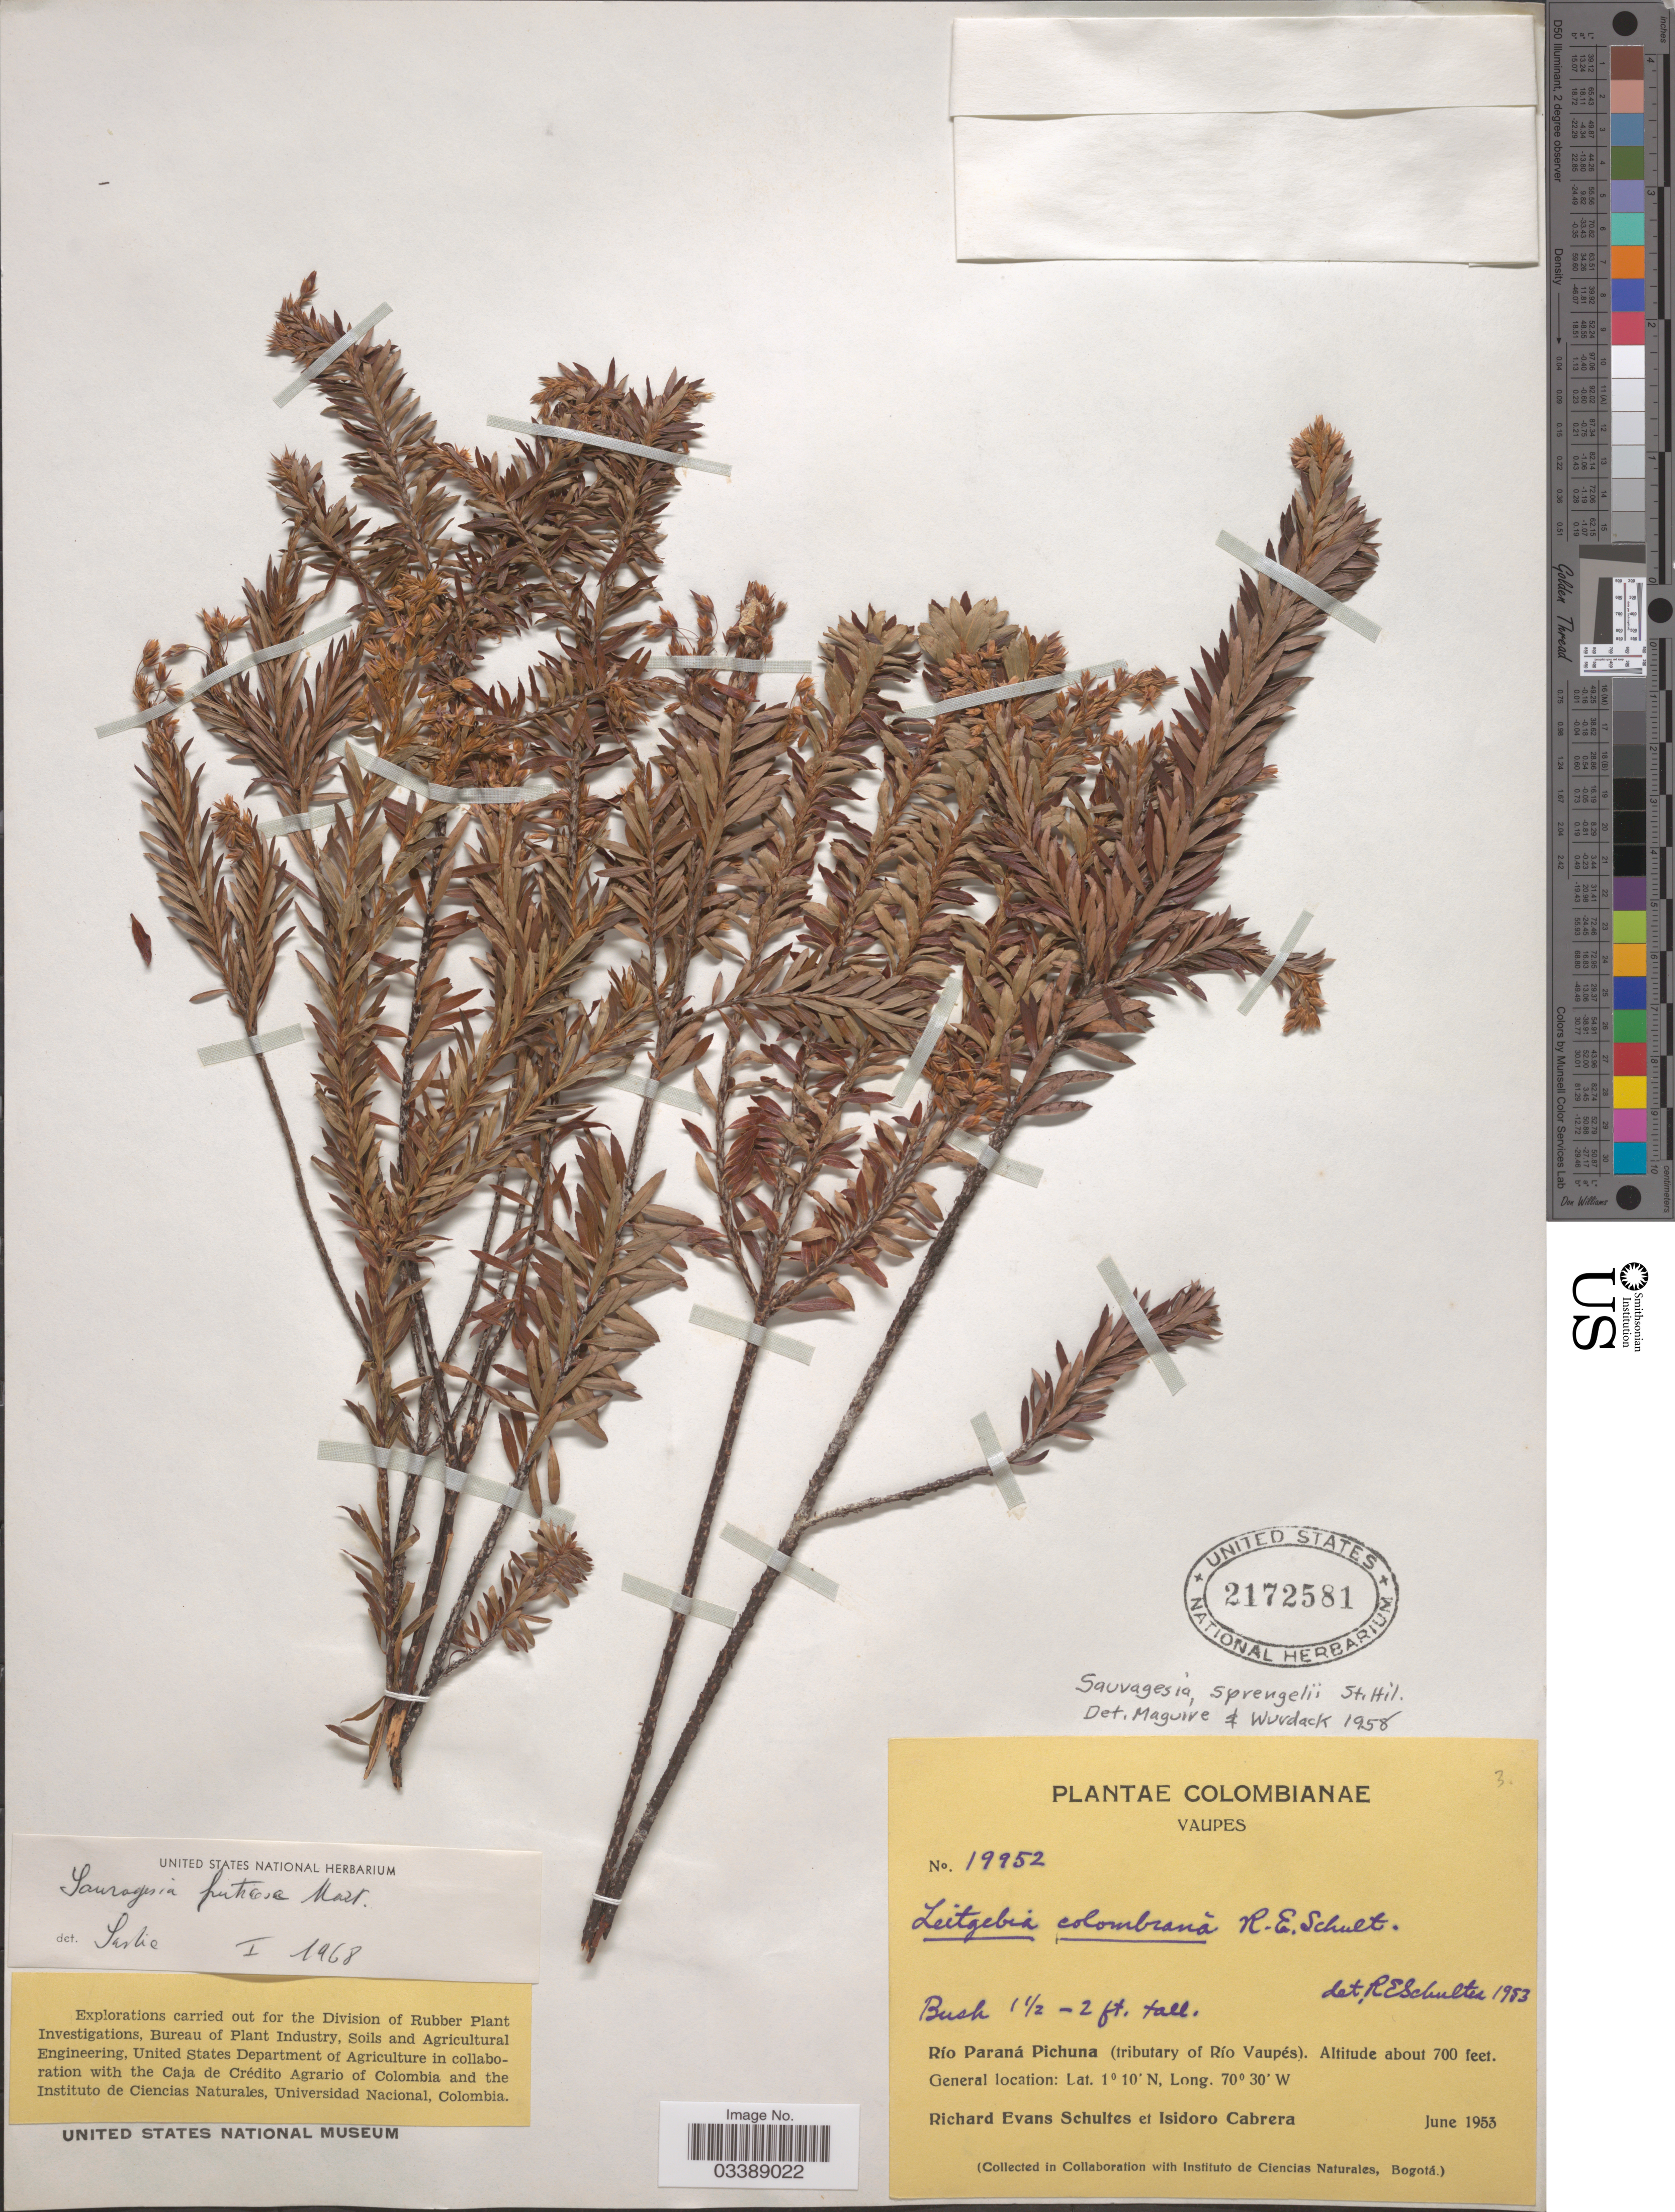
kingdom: Plantae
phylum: Tracheophyta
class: Magnoliopsida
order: Malpighiales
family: Ochnaceae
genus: Sauvagesia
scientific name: Sauvagesia fruticosa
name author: Mart.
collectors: R. E. Schultes & I. Cabrera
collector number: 19952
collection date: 1953-06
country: Colombia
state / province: Vaupés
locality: Río Paraná Pichuna (tributary of Río Vaupés).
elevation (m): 213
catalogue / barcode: US 2172581